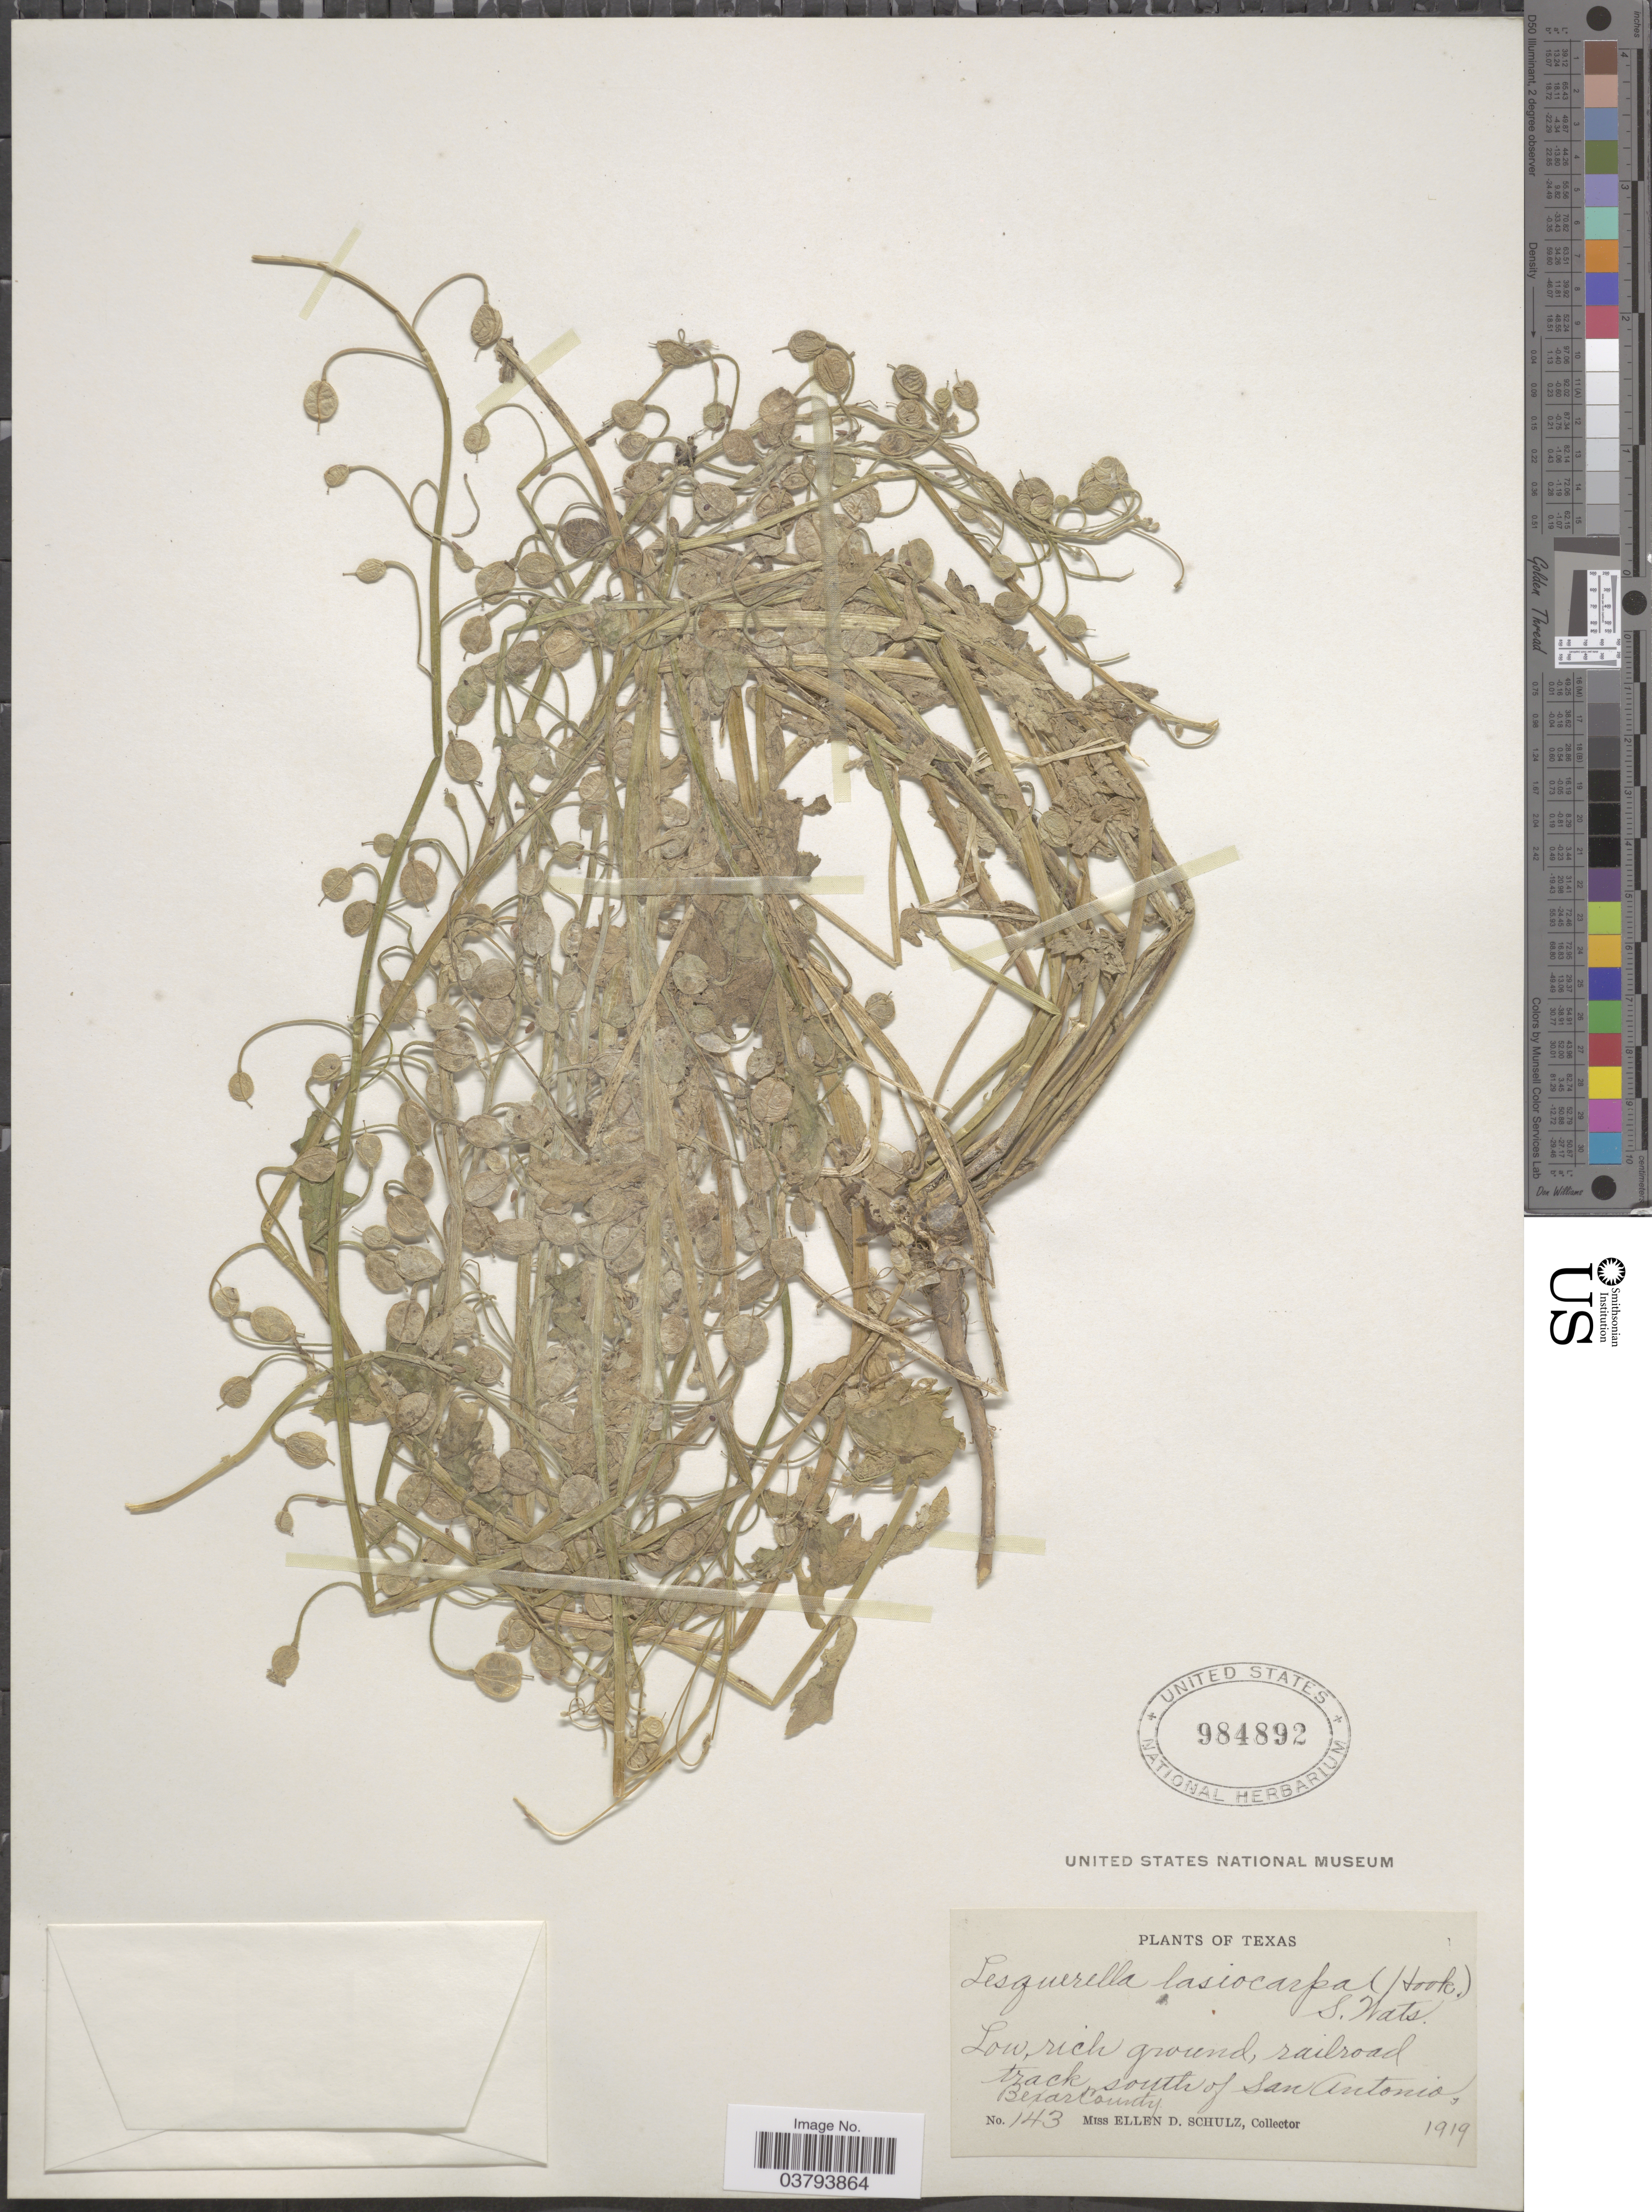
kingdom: Plantae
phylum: Tracheophyta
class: Magnoliopsida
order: Brassicales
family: Brassicaceae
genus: Lesquerella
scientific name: Lesquerella lasiocarpa subsp. lasiocarpa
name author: S. Watson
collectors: E. D. Schulz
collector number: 143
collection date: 1919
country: United States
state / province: Texas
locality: Low, rich ground, railroad track, south of San Antonio, Bexar County.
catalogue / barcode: US 984892